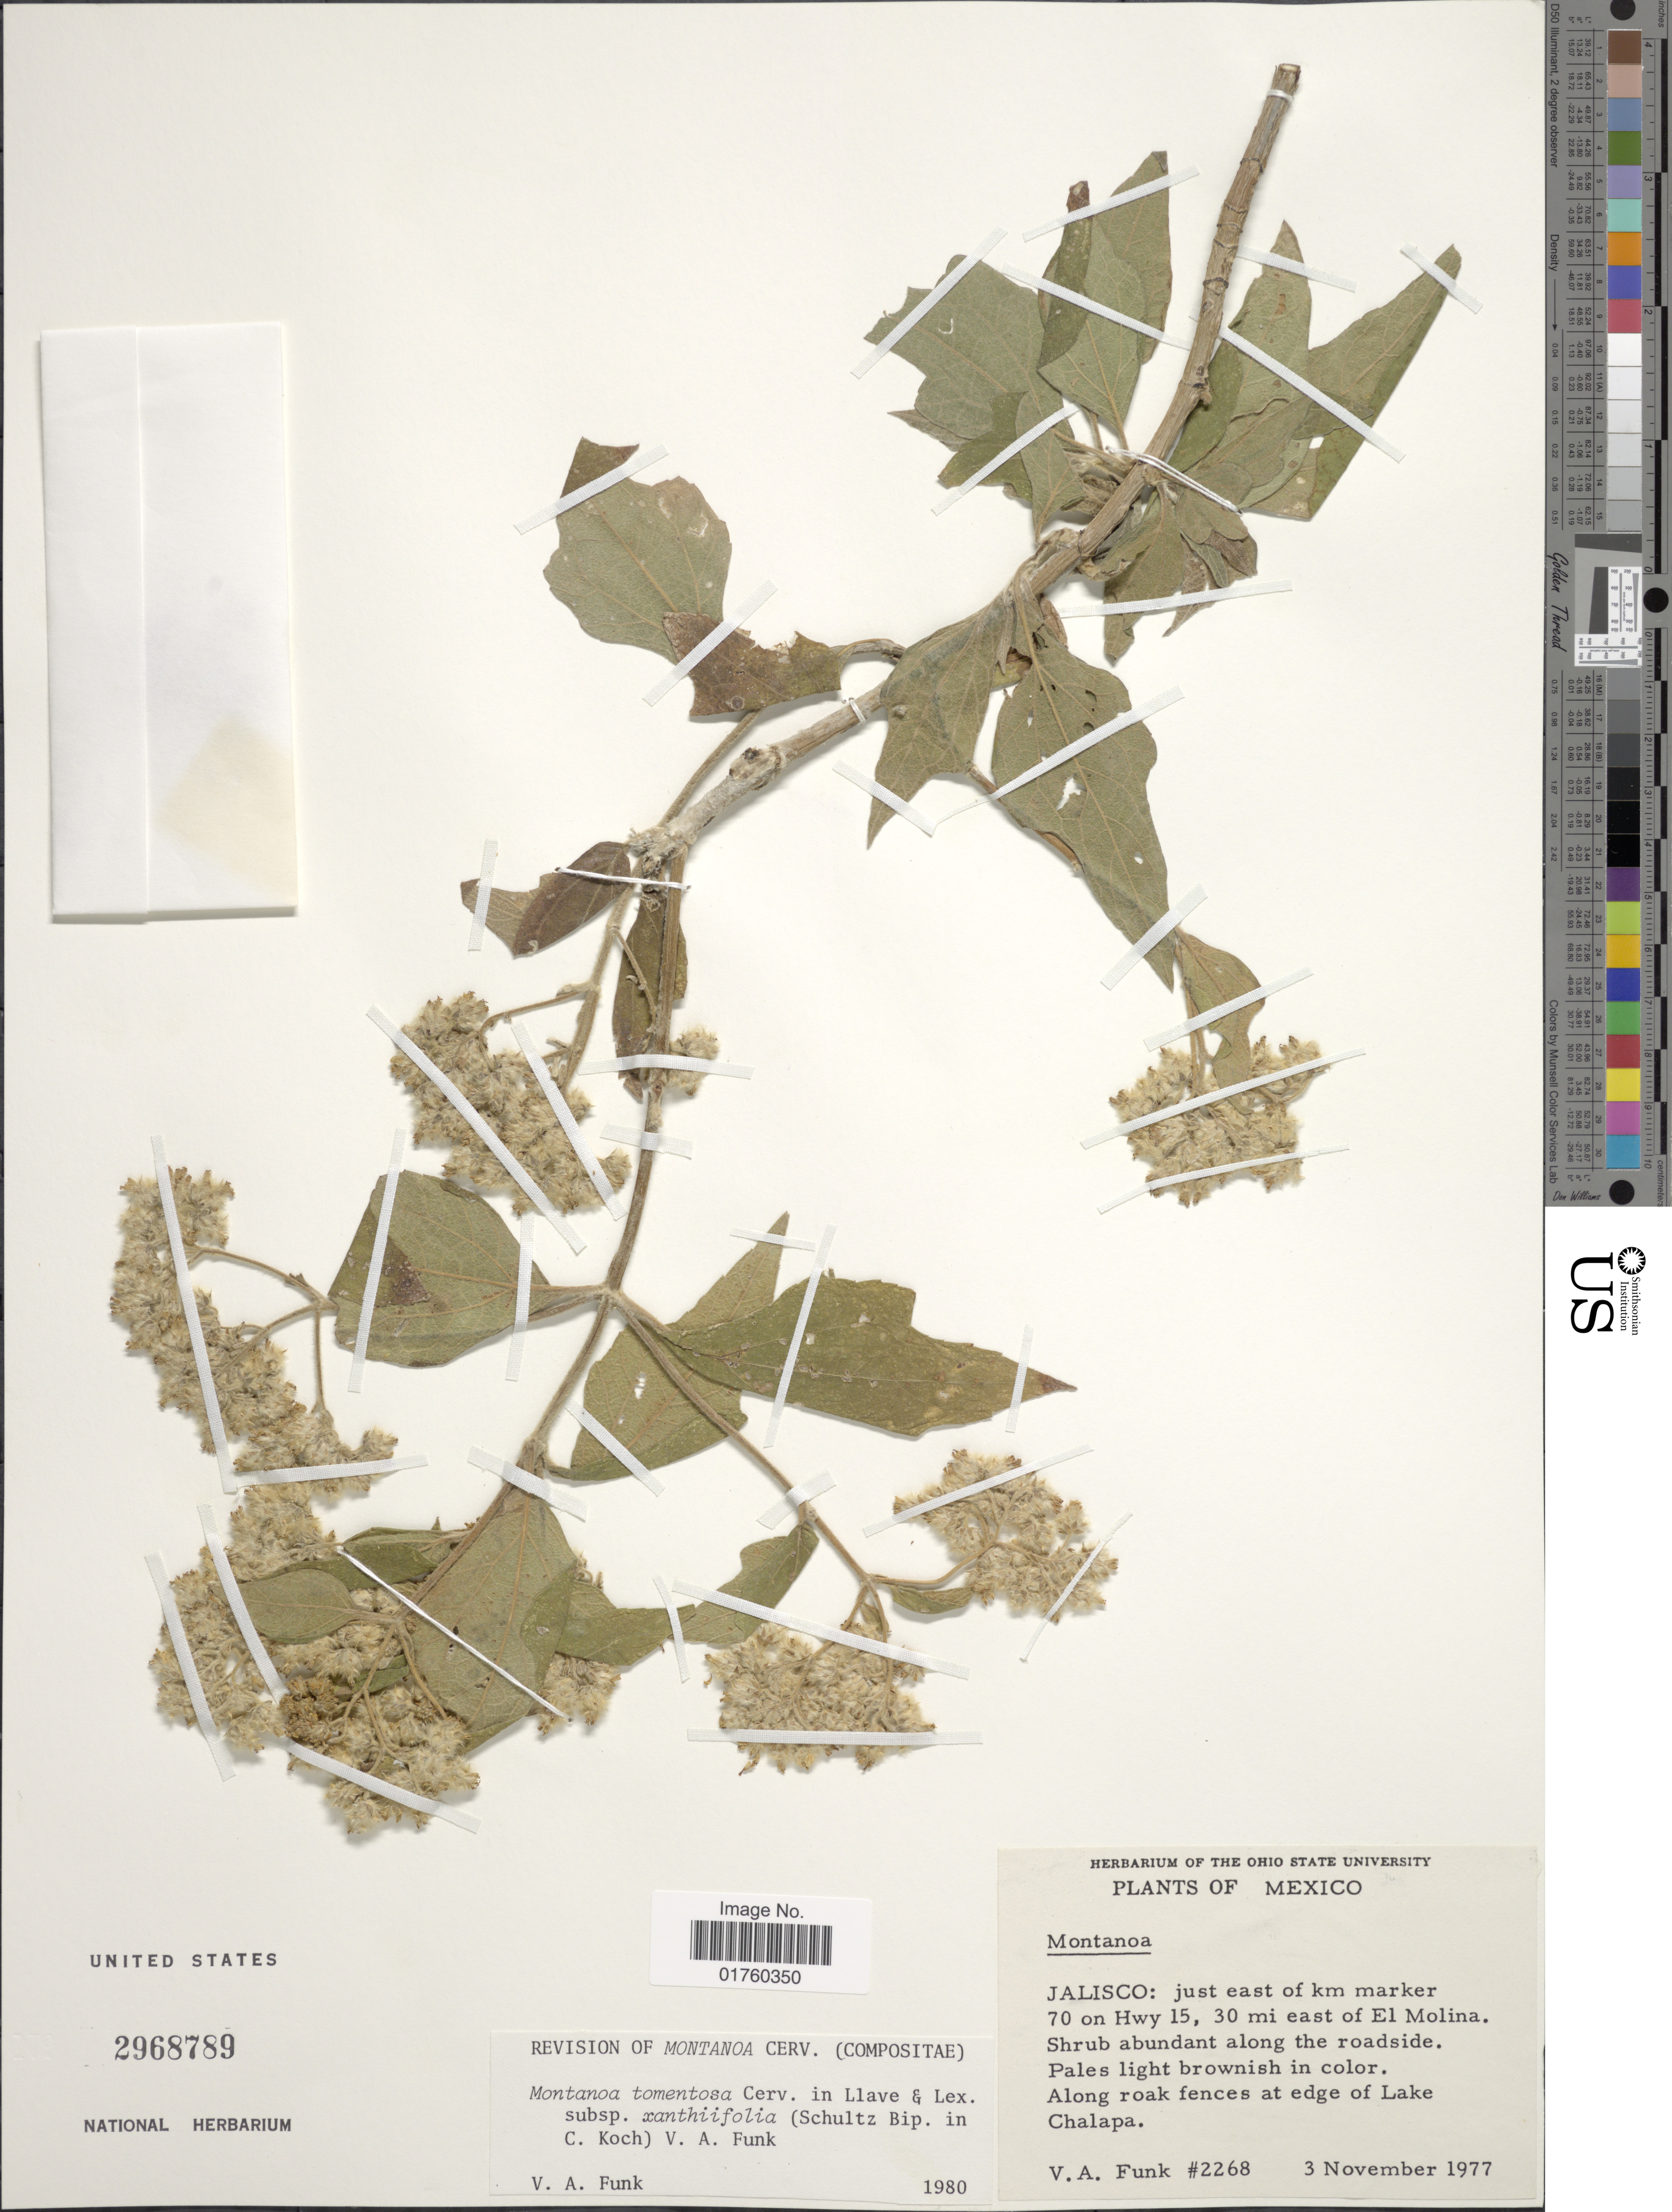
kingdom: Plantae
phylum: Tracheophyta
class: Magnoliopsida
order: Asterales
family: Asteraceae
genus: Montanoa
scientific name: Montanoa tomentosa subsp. xanthiifolia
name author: (Sch. Bip. in C. Koch) V.A. Funk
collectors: V. Funk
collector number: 2268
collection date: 1977-11-03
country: Mexico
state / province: Jalisco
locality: Just east of km marker 70 on Hwy 15, 30 mi east of El Molina, along the roadside, along roak fences at edge of Lake Chalapa.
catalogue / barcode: US 2968789